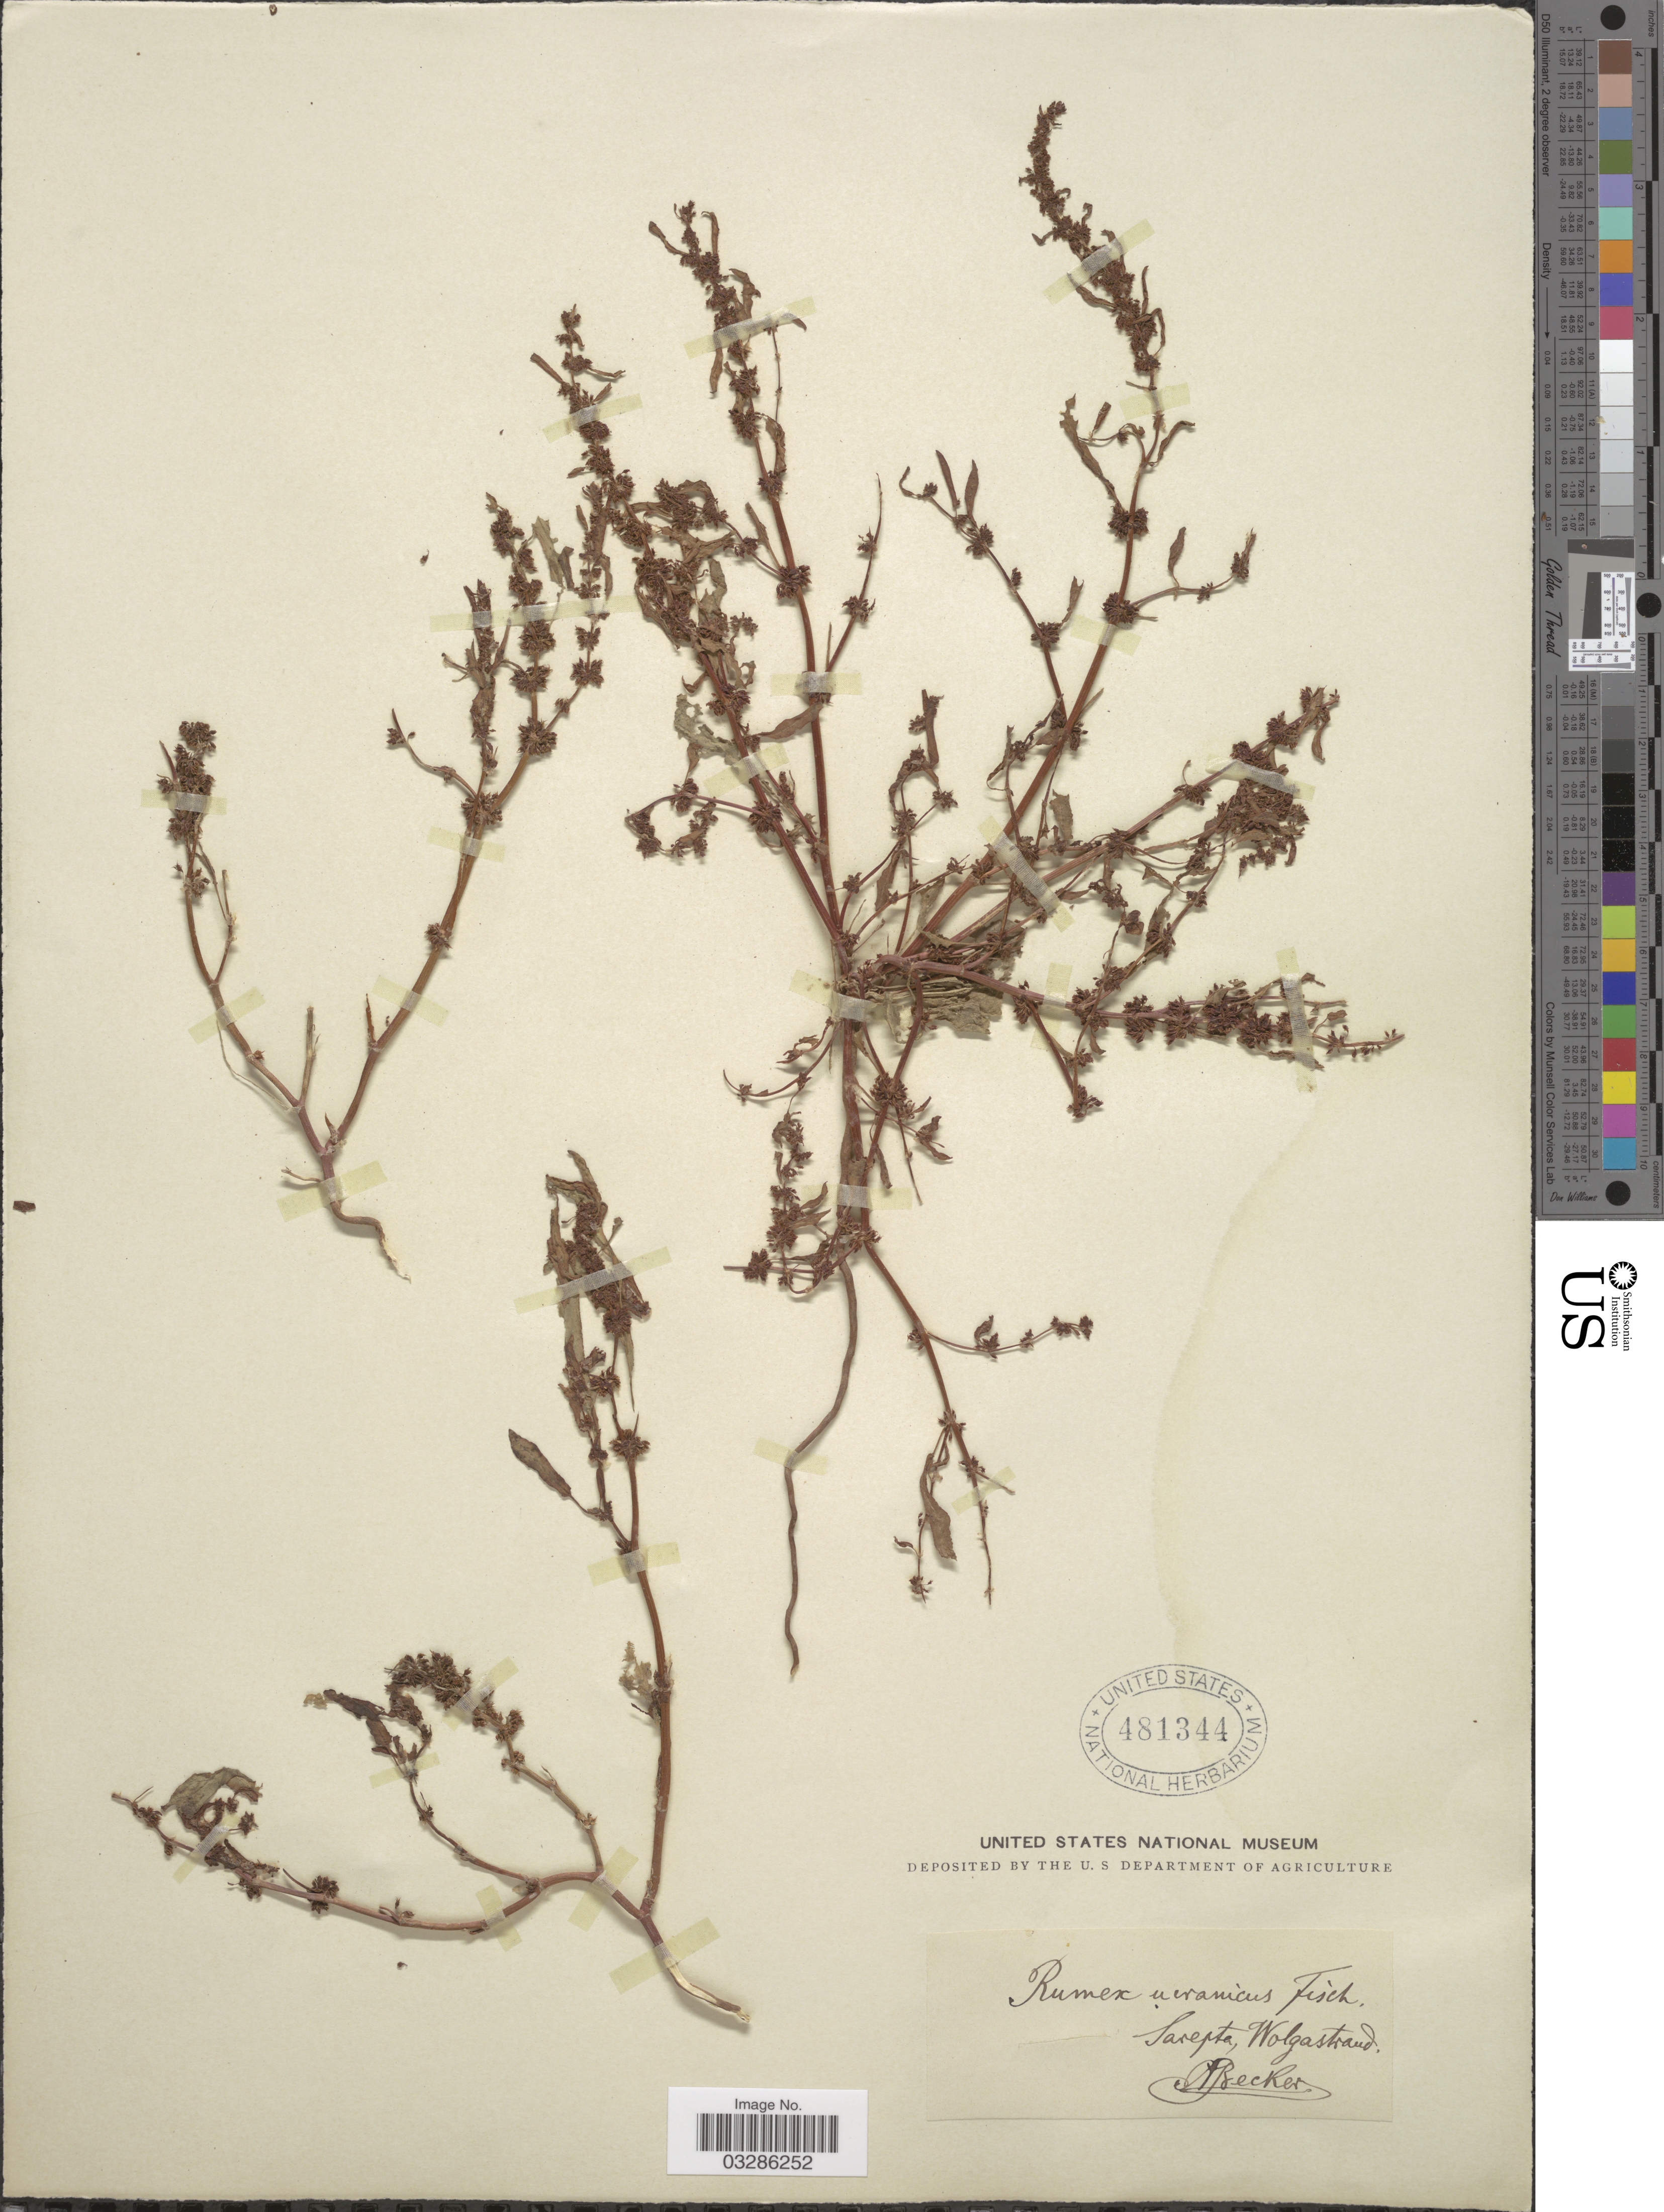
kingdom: Plantae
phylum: Tracheophyta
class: Magnoliopsida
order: Caryophyllales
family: Polygonaceae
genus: Rumex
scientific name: Rumex ucranicus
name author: Fisch. ex Spreng.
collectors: A. Becker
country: Russian Federation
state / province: Volgograd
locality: Sarepta, Wolgastraud.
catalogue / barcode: US 481344